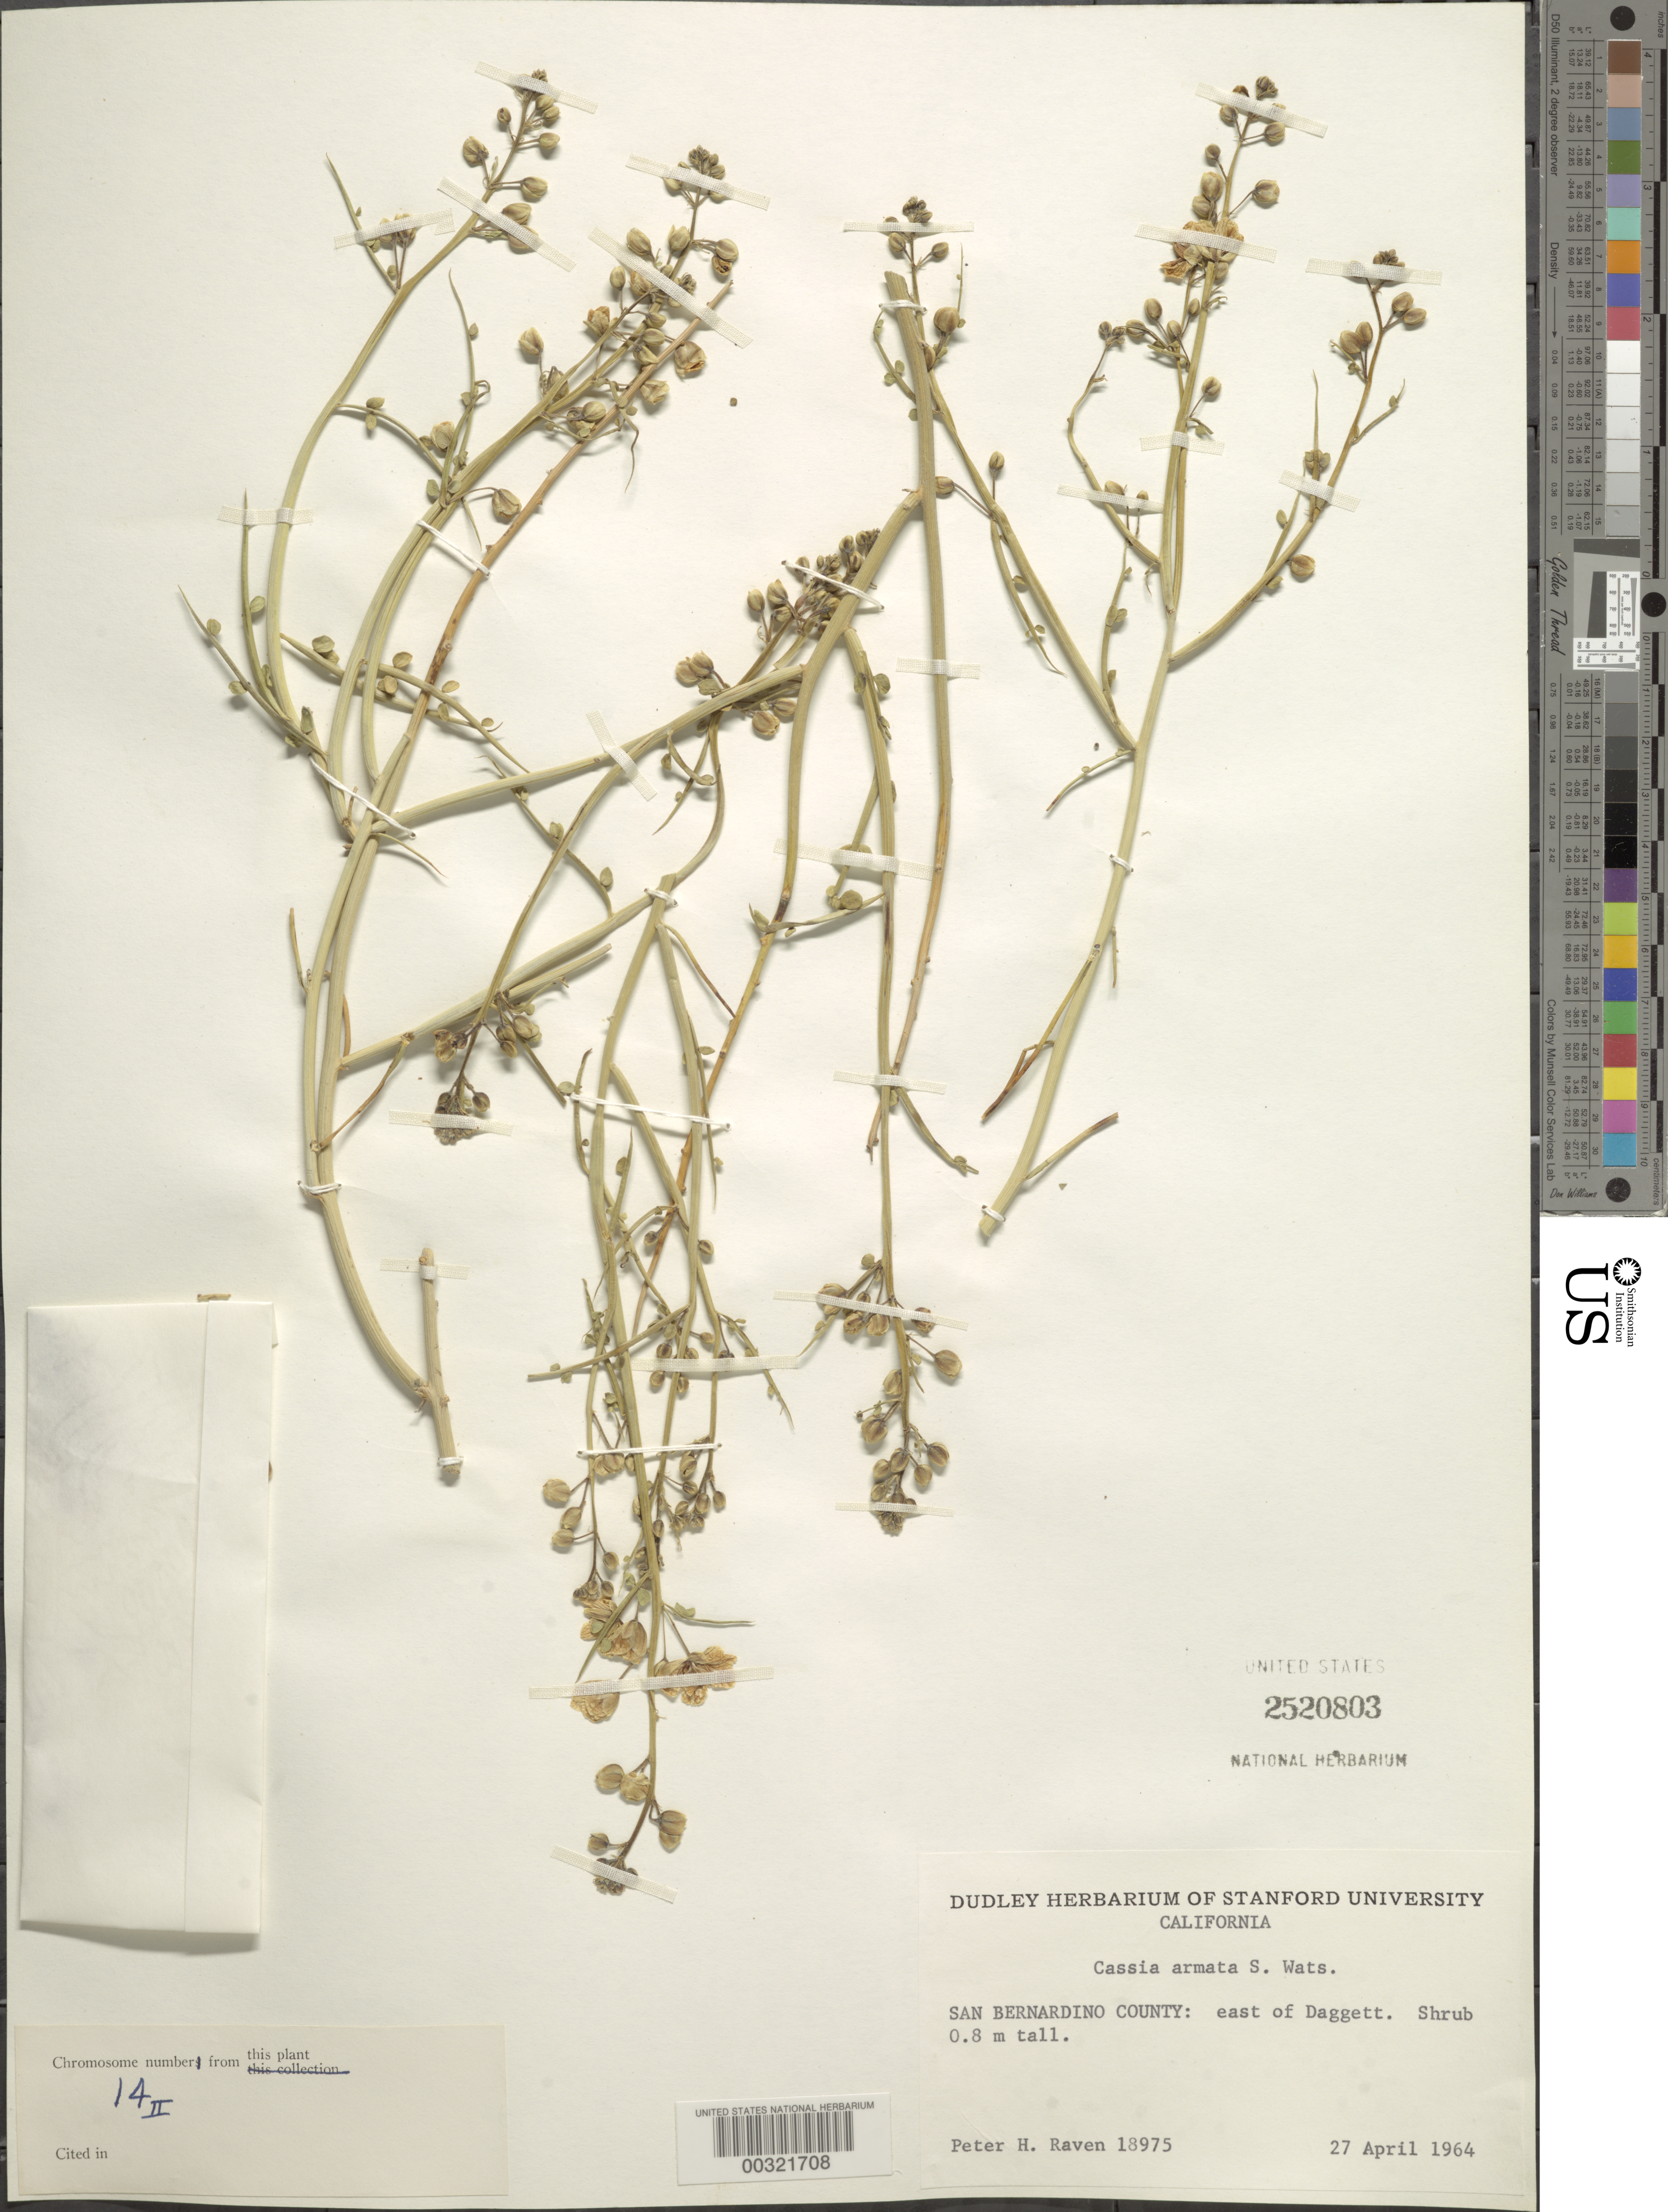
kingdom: Plantae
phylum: Tracheophyta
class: Magnoliopsida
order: Fabales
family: Fabaceae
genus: Senna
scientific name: Senna armata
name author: (S. Watson) H.S. Irwin & Barneby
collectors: P. H. Raven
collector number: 18975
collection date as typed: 27 Apr 1964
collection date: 1964-04-27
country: United States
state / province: California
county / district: San Bernardino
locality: E of Daggett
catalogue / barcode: US 2520803